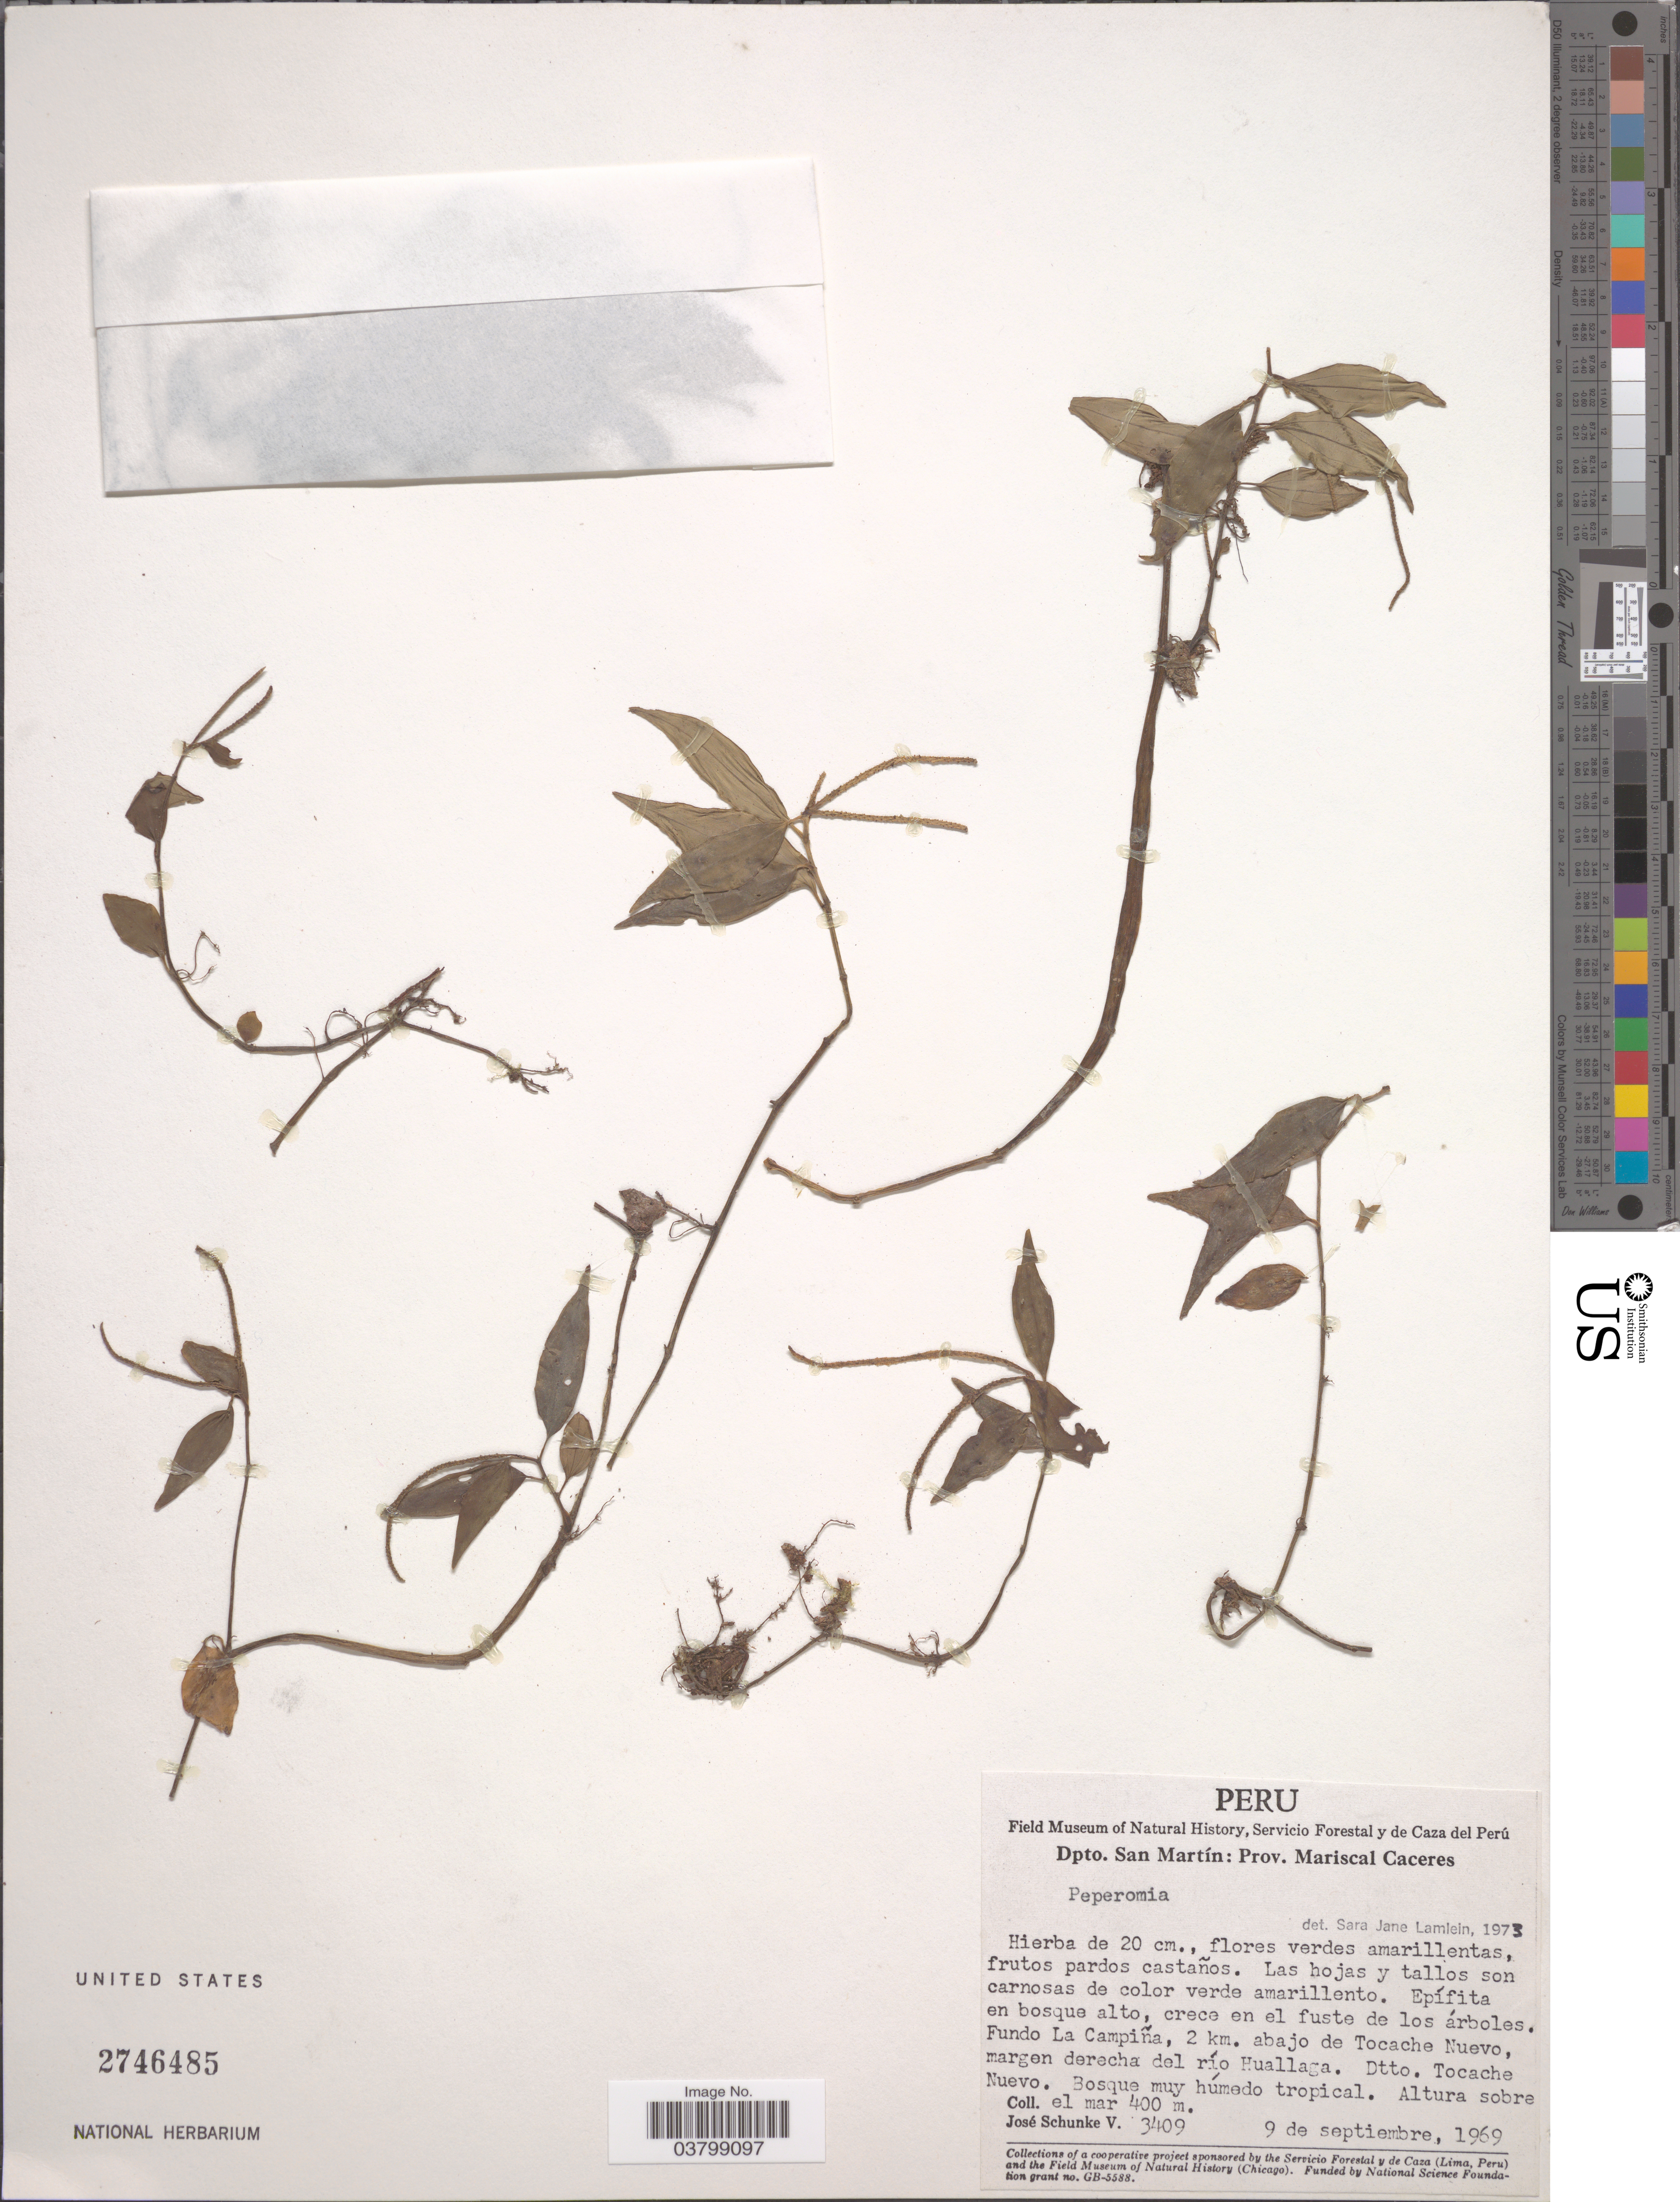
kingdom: Plantae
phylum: Tracheophyta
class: Magnoliopsida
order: Piperales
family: Piperaceae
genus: Peperomia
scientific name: Peperomia sp.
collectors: J. Schunke Vigo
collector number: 3409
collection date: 1969-09-09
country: Peru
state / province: San Martín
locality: Dpto. San Martín: Prov. Mariscal Caceres. Fundo La Campiña, 2 km. abajo de Tocache Nuevo, margen derecha del río Huallaga. Dtto. Tocache Nuevo.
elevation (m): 400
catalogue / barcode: US 2746485